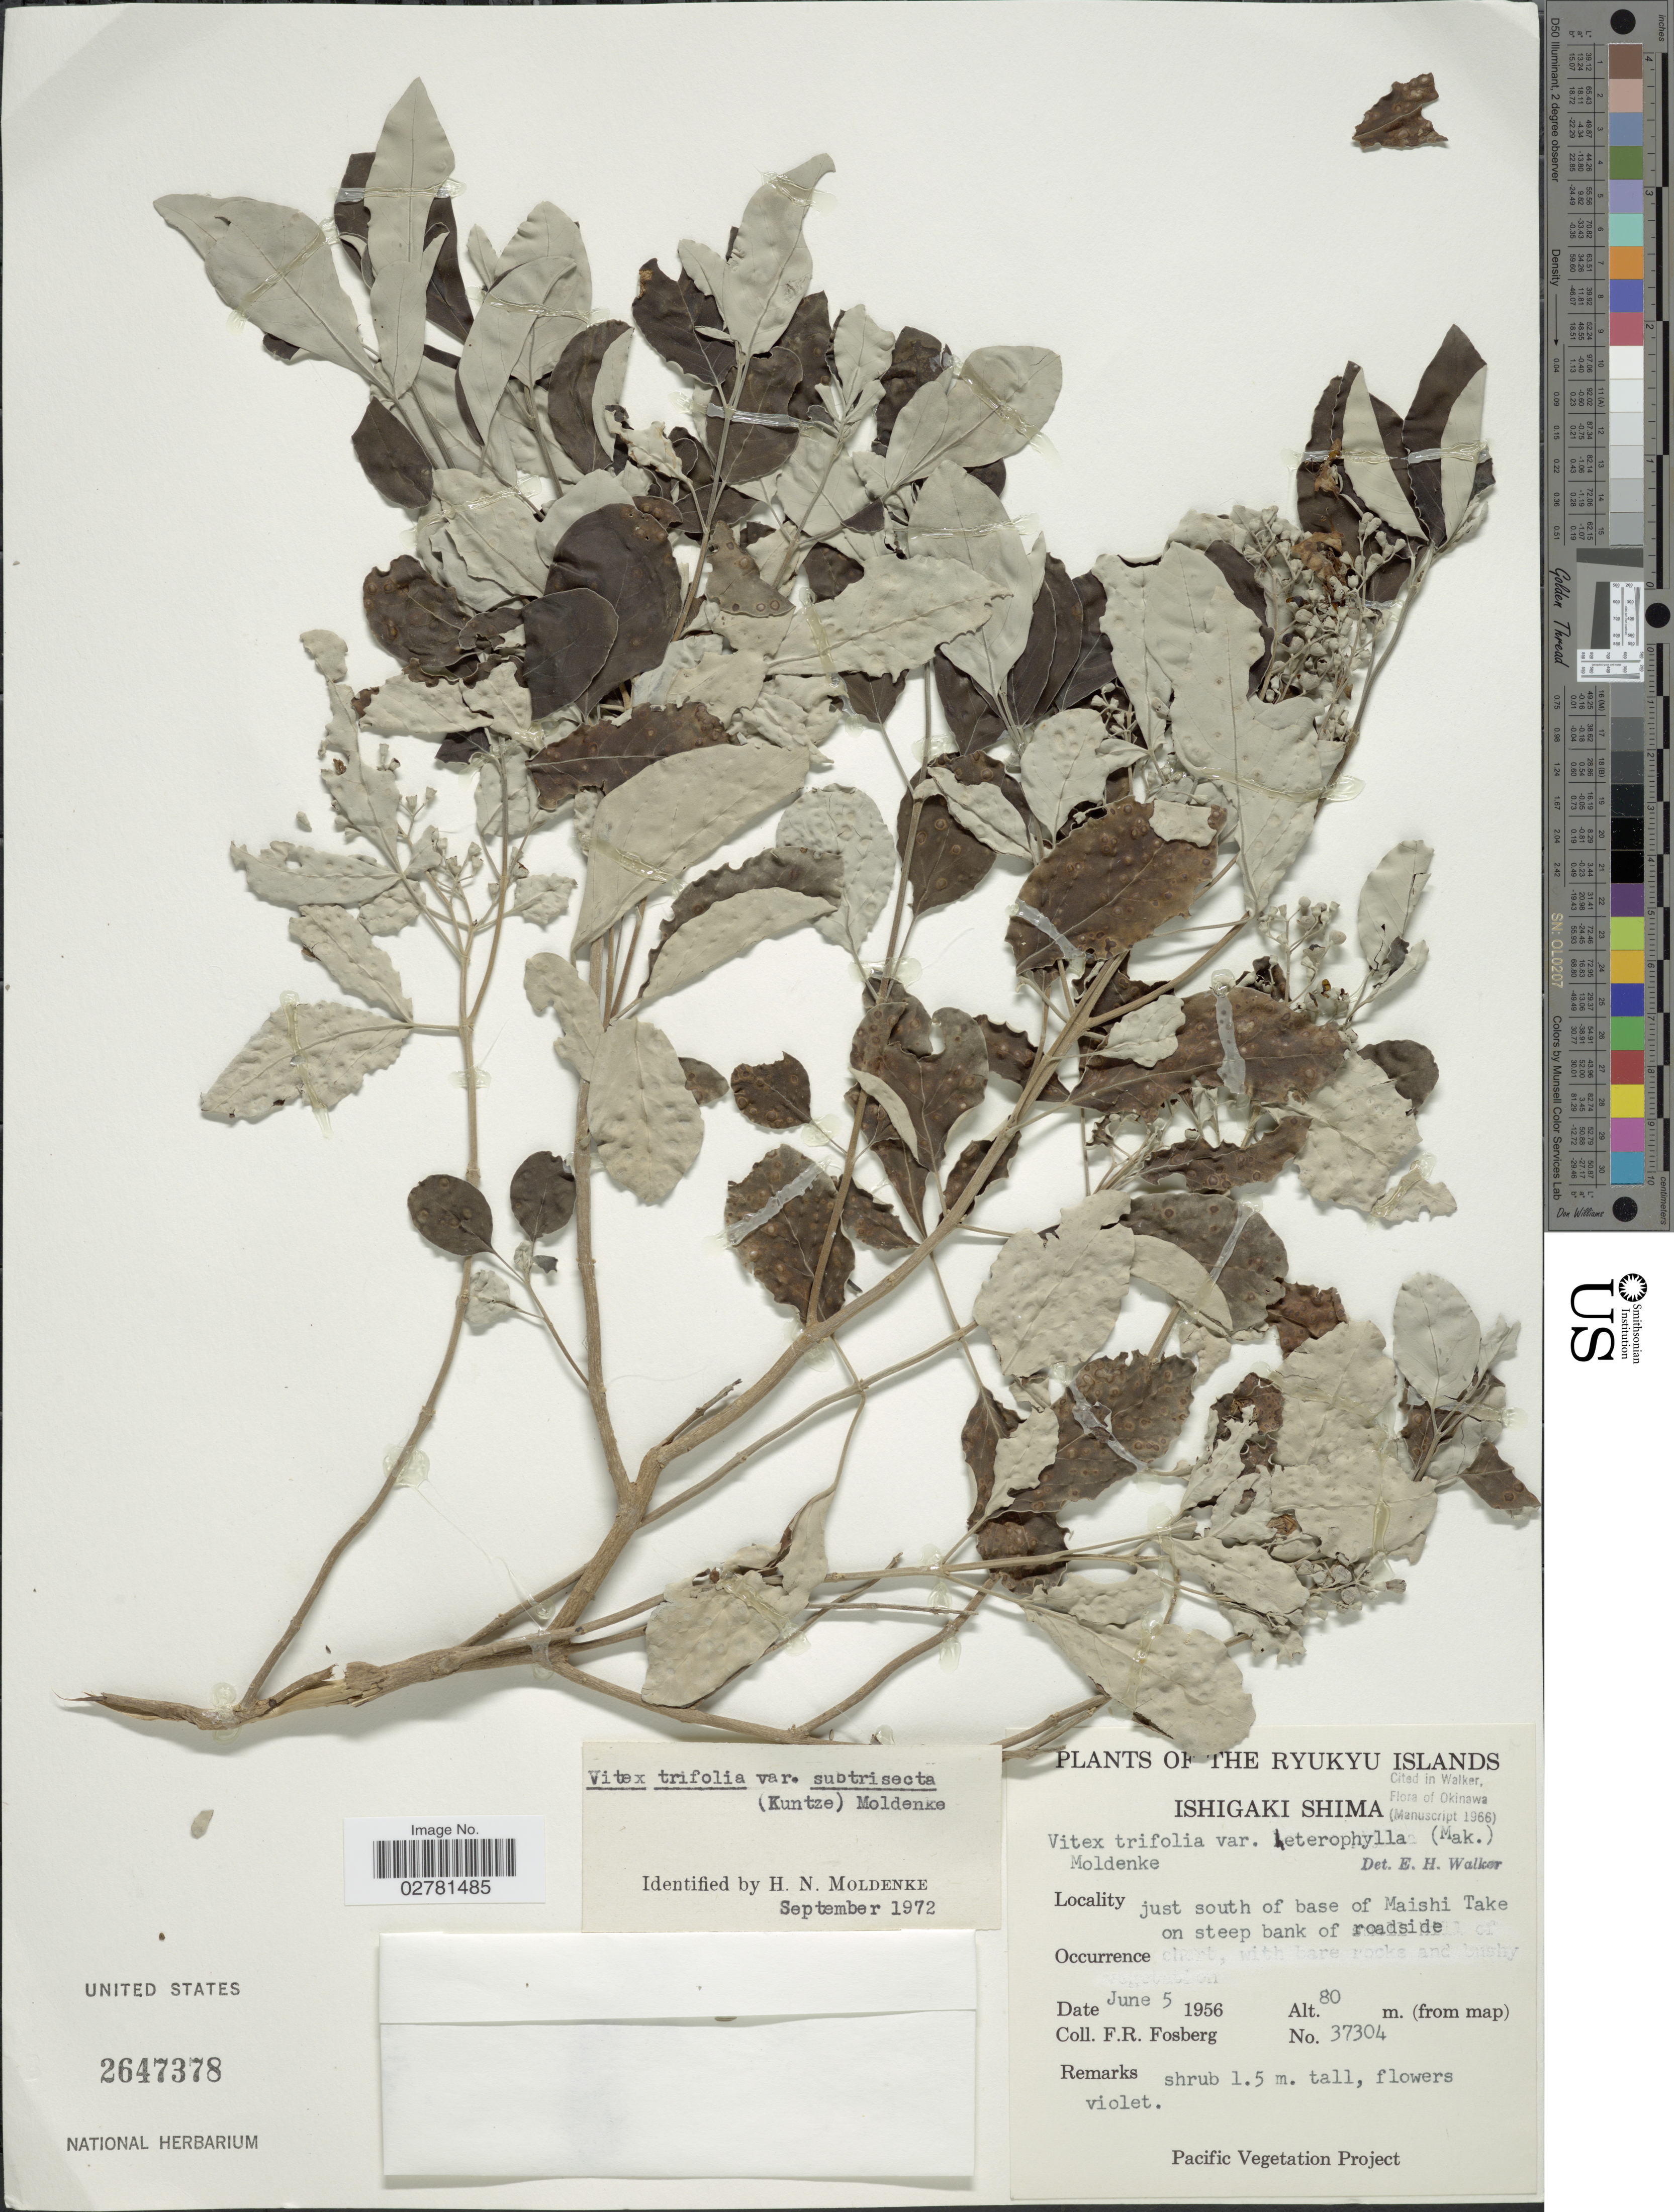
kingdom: Plantae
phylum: Tracheophyta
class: Magnoliopsida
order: Lamiales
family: Lamiaceae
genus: Vitex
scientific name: Vitex trifolia var. subtrisecta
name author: (Kuntze) Moldenke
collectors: F. R. Fosberg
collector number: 37304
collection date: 1956-06-05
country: Japan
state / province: Okinawa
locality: The Ryukyu Islands. Ishigaki Shima, just south of base of Maishi Take on steep bank of roadside.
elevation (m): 80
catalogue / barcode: US 2647378